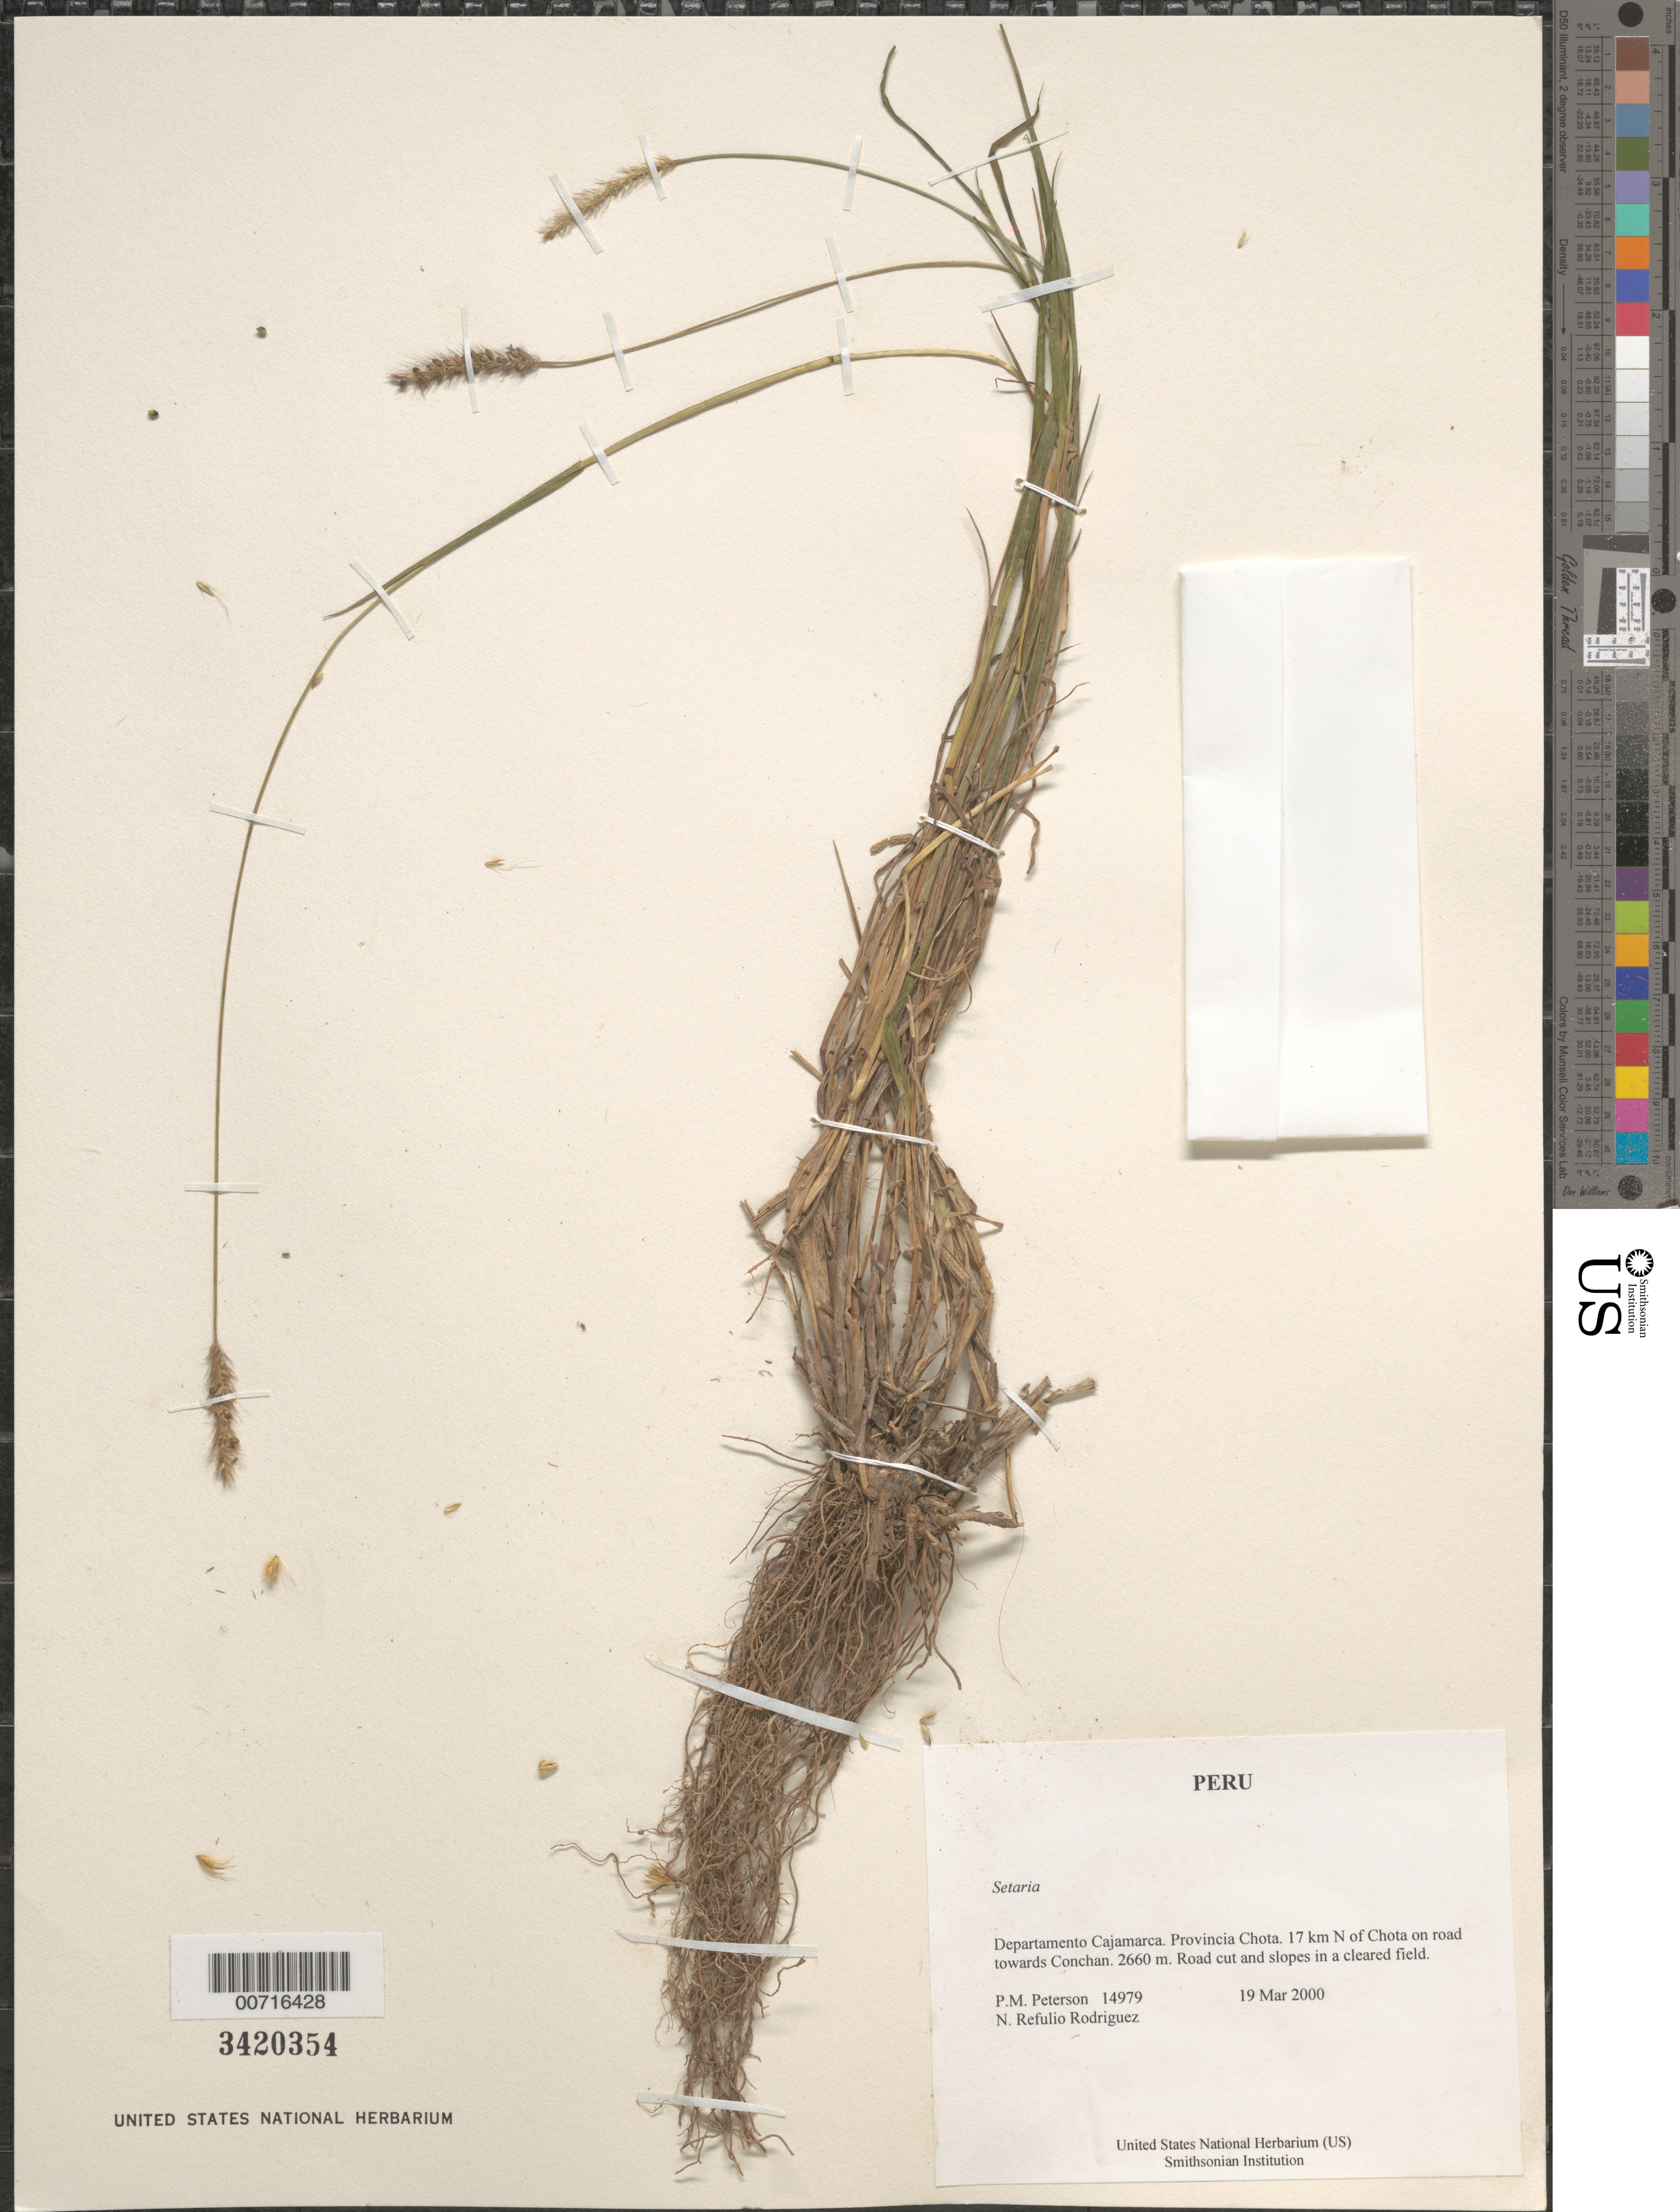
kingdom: Plantae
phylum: Tracheophyta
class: Liliopsida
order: Poales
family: Poaceae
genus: Setaria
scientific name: Setaria sp.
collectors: P. M. Peterson & N. Refulio-Rodríguez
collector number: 14979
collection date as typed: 19 Mar 2000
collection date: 2000-03-19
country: Peru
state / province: Cajamarca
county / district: Chota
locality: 17 km N of Chota on road towards Conchan.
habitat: Road cut and slopes in a cleared field.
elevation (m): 2660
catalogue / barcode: US 3420354